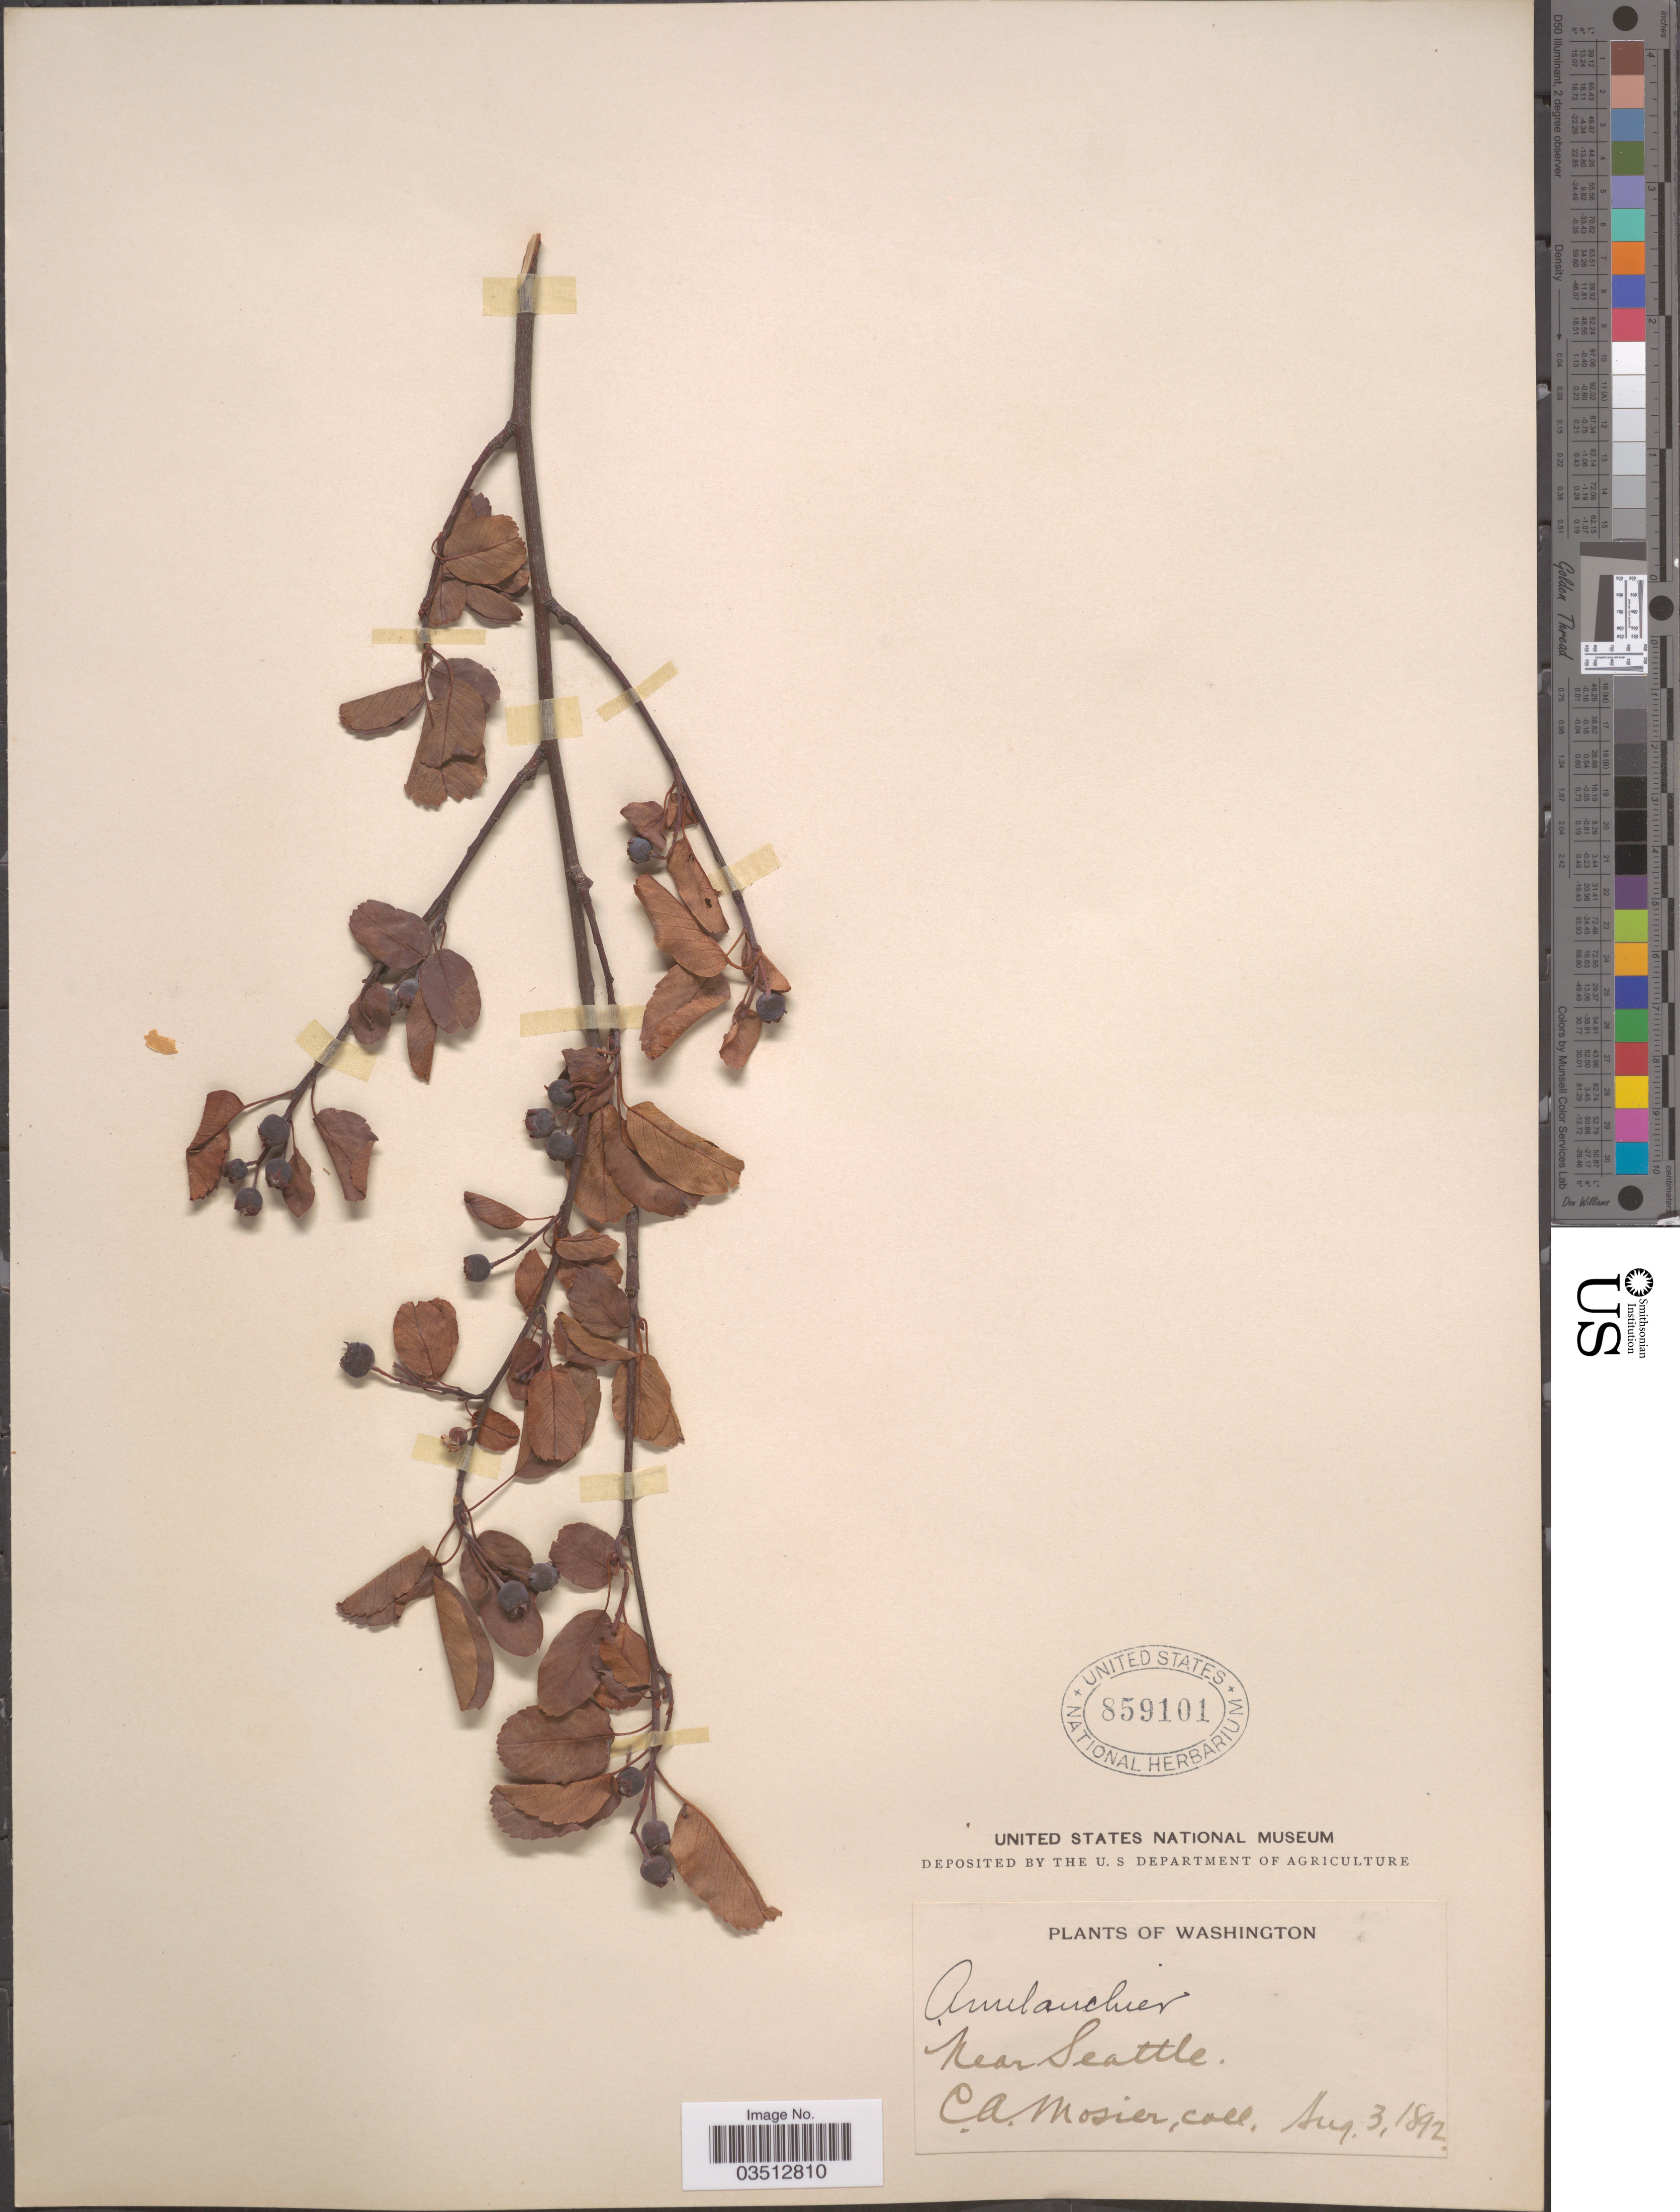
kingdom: Plantae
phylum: Tracheophyta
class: Magnoliopsida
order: Rosales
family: Rosaceae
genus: Amelanchier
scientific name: Amelanchier sp.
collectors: C. A. Mosier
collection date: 1892-08-03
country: United States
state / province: Washington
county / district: King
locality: Near Seattle.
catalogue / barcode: US 859101